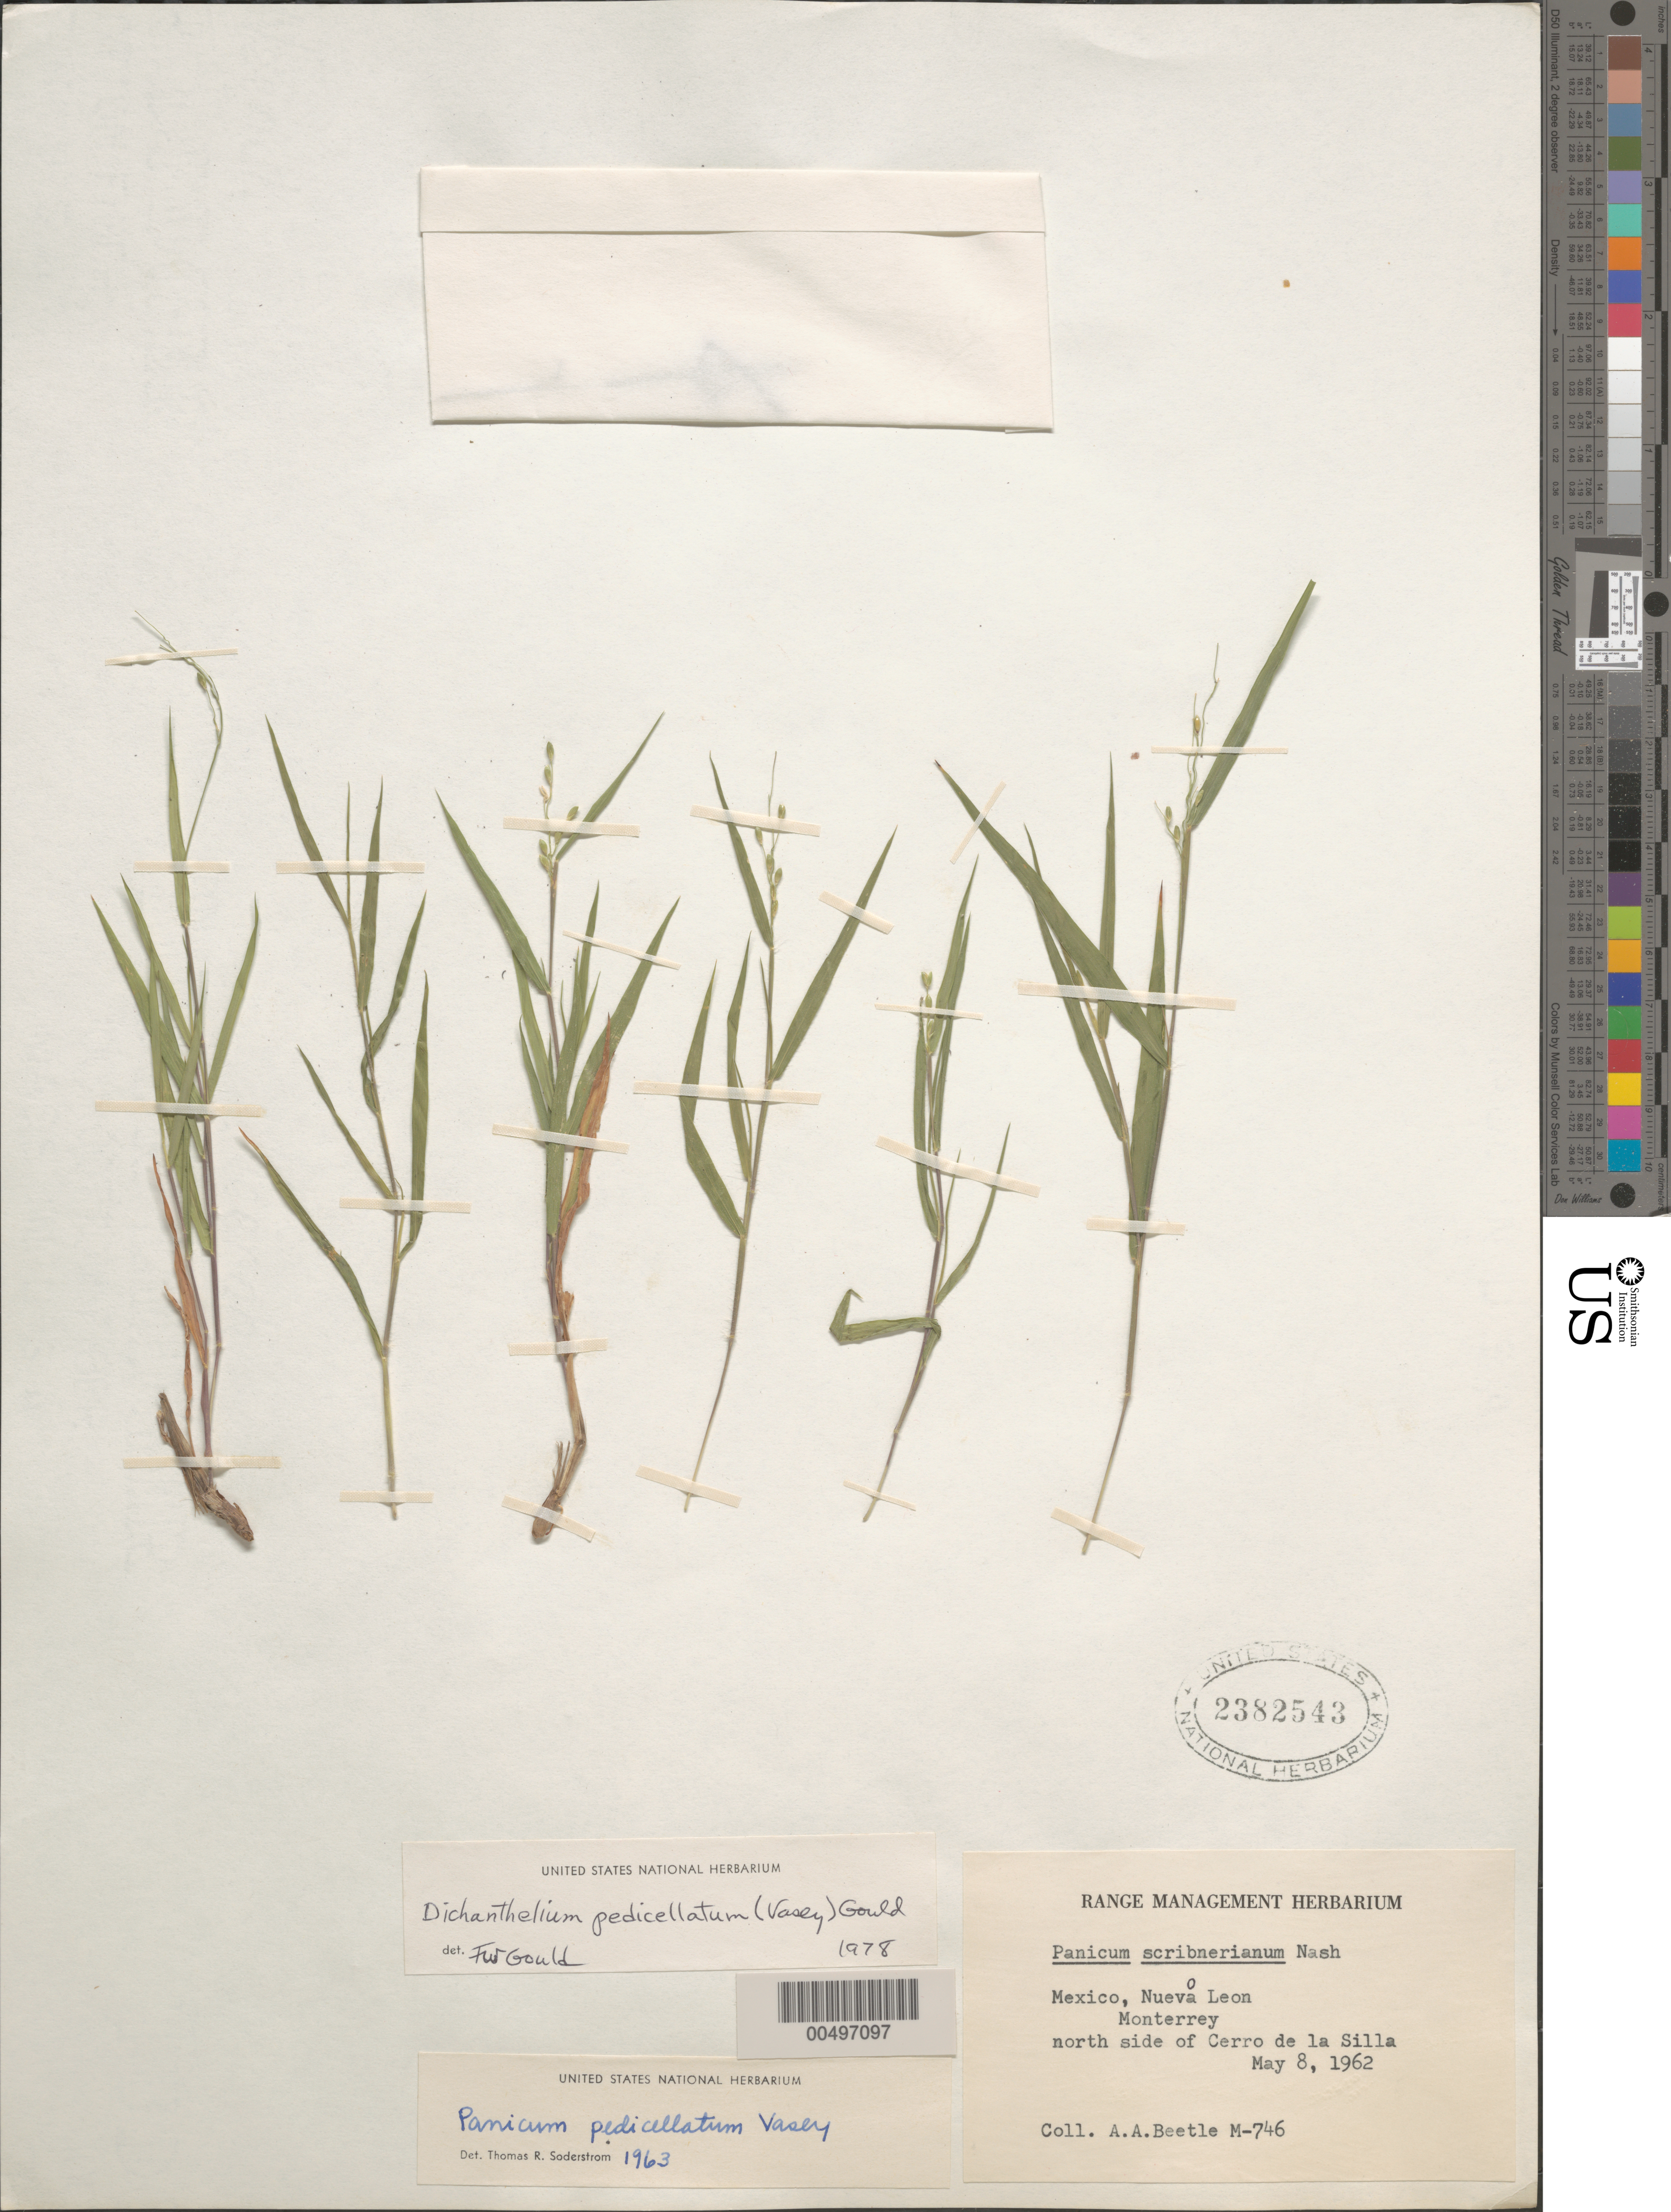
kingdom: Plantae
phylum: Tracheophyta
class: Liliopsida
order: Poales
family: Poaceae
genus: Dichanthelium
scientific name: Dichanthelium pedicellatum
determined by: Gould, F. W.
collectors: A. A. Beetle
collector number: M-746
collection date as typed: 8 May 1962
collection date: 1962-05-08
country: Mexico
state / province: Nuevo León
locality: Monterrey, N side of Cerro de la Silla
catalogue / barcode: US 2382543